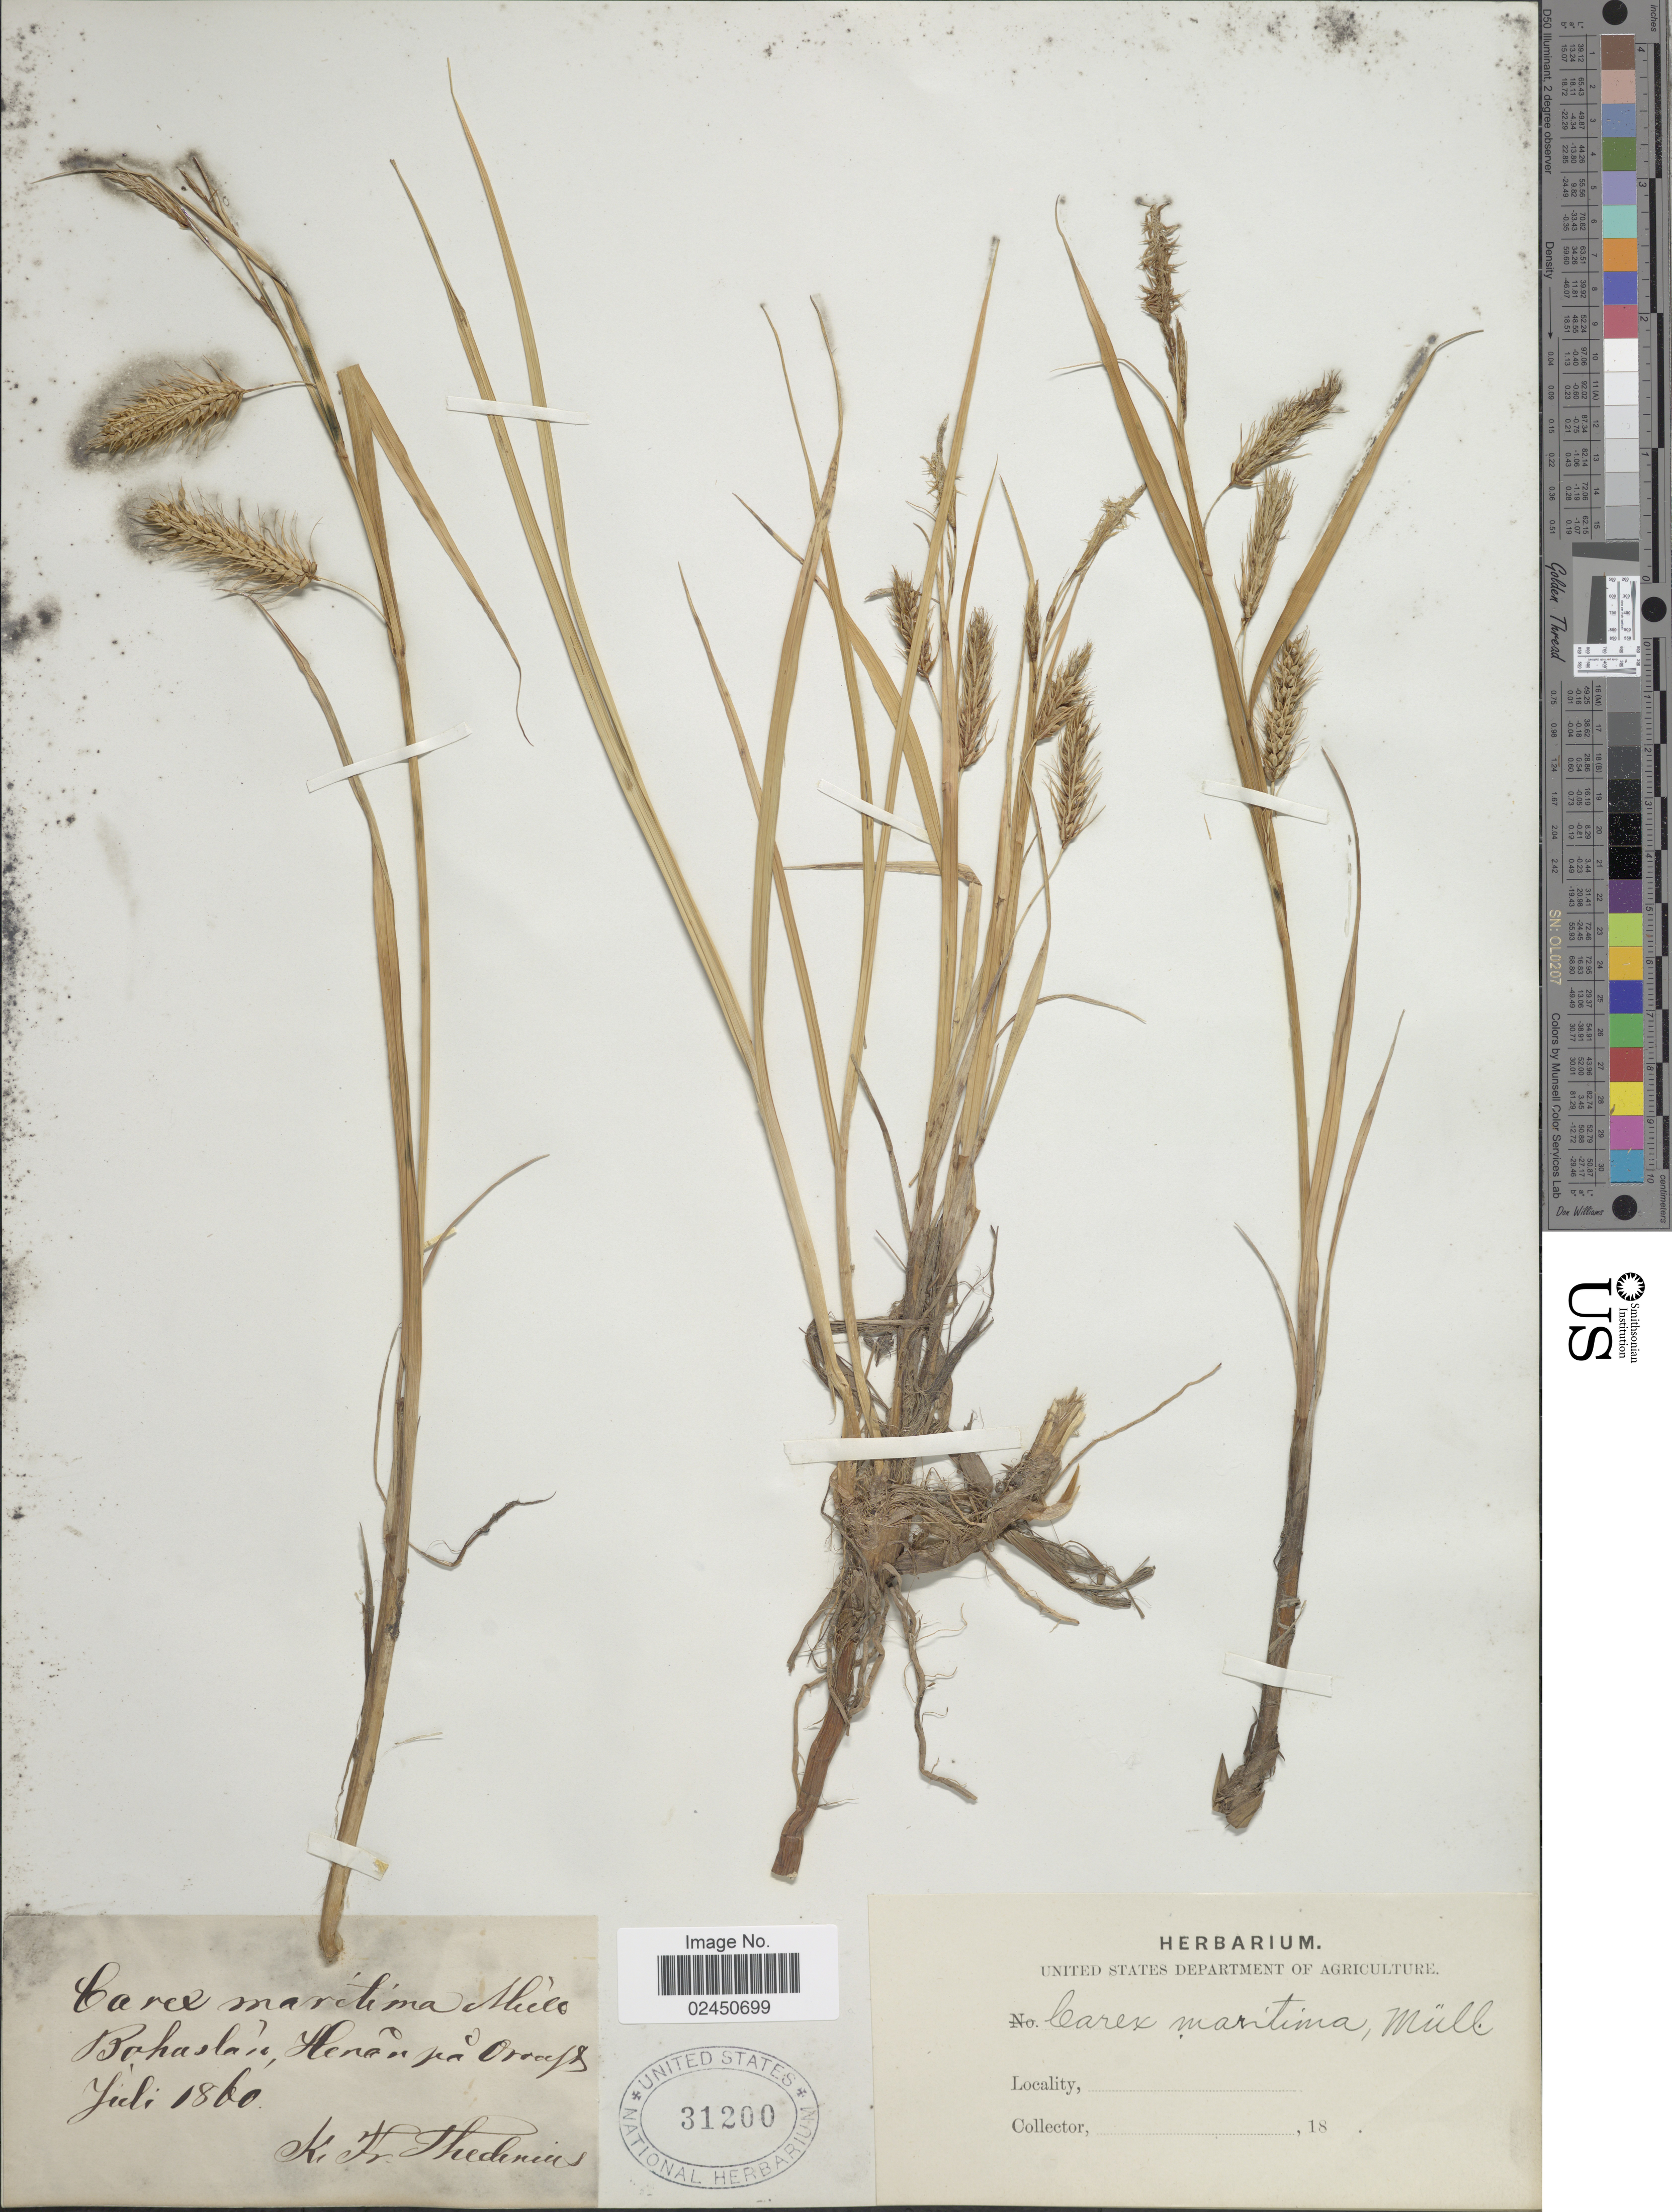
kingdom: Plantae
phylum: Tracheophyta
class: Liliopsida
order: Poales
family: Cyperaceae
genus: Carex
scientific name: Carex maritima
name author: Gunnerus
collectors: K. Thedenius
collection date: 1860-07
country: Sweden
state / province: Västra Götaland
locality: Bohuslän, Henån på Orust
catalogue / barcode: US 31200